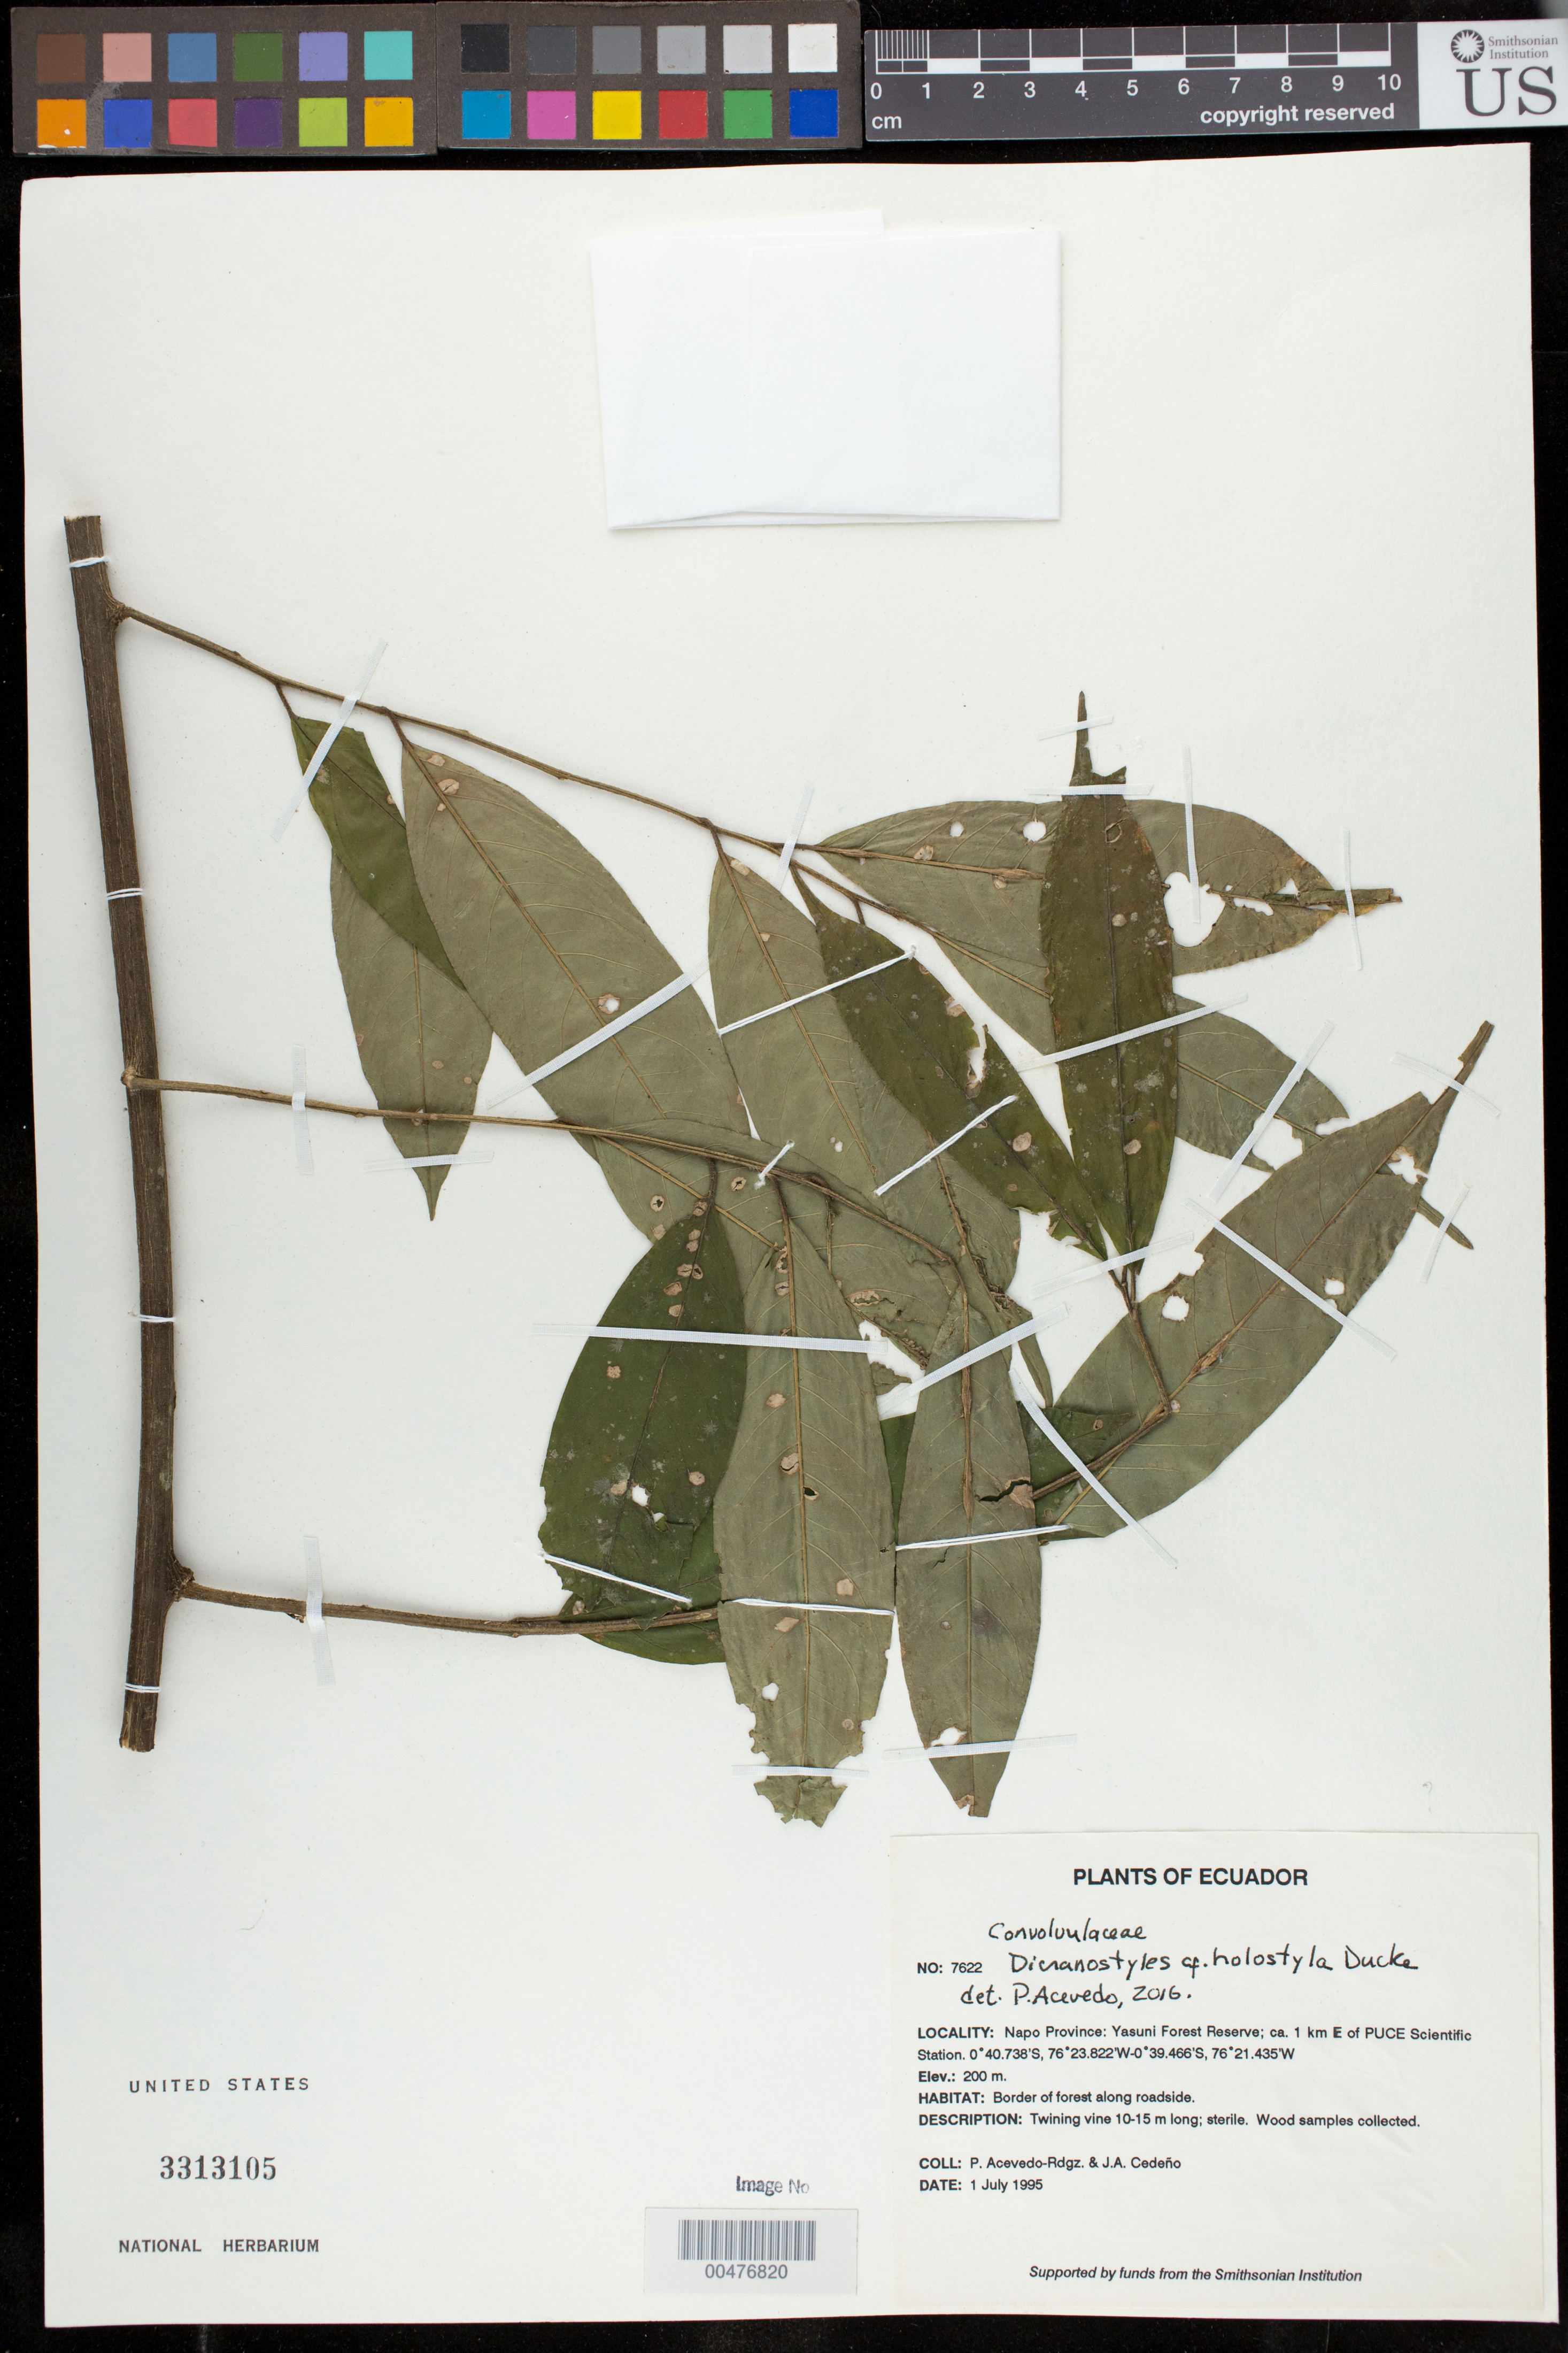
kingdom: Plantae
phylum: Tracheophyta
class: Magnoliopsida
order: Solanales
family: Convolvulaceae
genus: Dicranostyles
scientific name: Dicranostyles holostyla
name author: Ducke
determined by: Acevedo-Rodríguez, P., (BOT), Smithsonian Institution - National Museum of Natural History (UNITED STATES)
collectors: P. Acevedo-Rodr. & J. A. Cedeño M.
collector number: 7622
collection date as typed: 01 Jul 1995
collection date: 1995-07-01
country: Ecuador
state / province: Napo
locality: Napo Province: Yasuni Forest Reserve; ca. 1 km E of PUCE Scientific Station.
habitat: Border of forest along roadside.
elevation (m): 200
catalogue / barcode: US 3313105